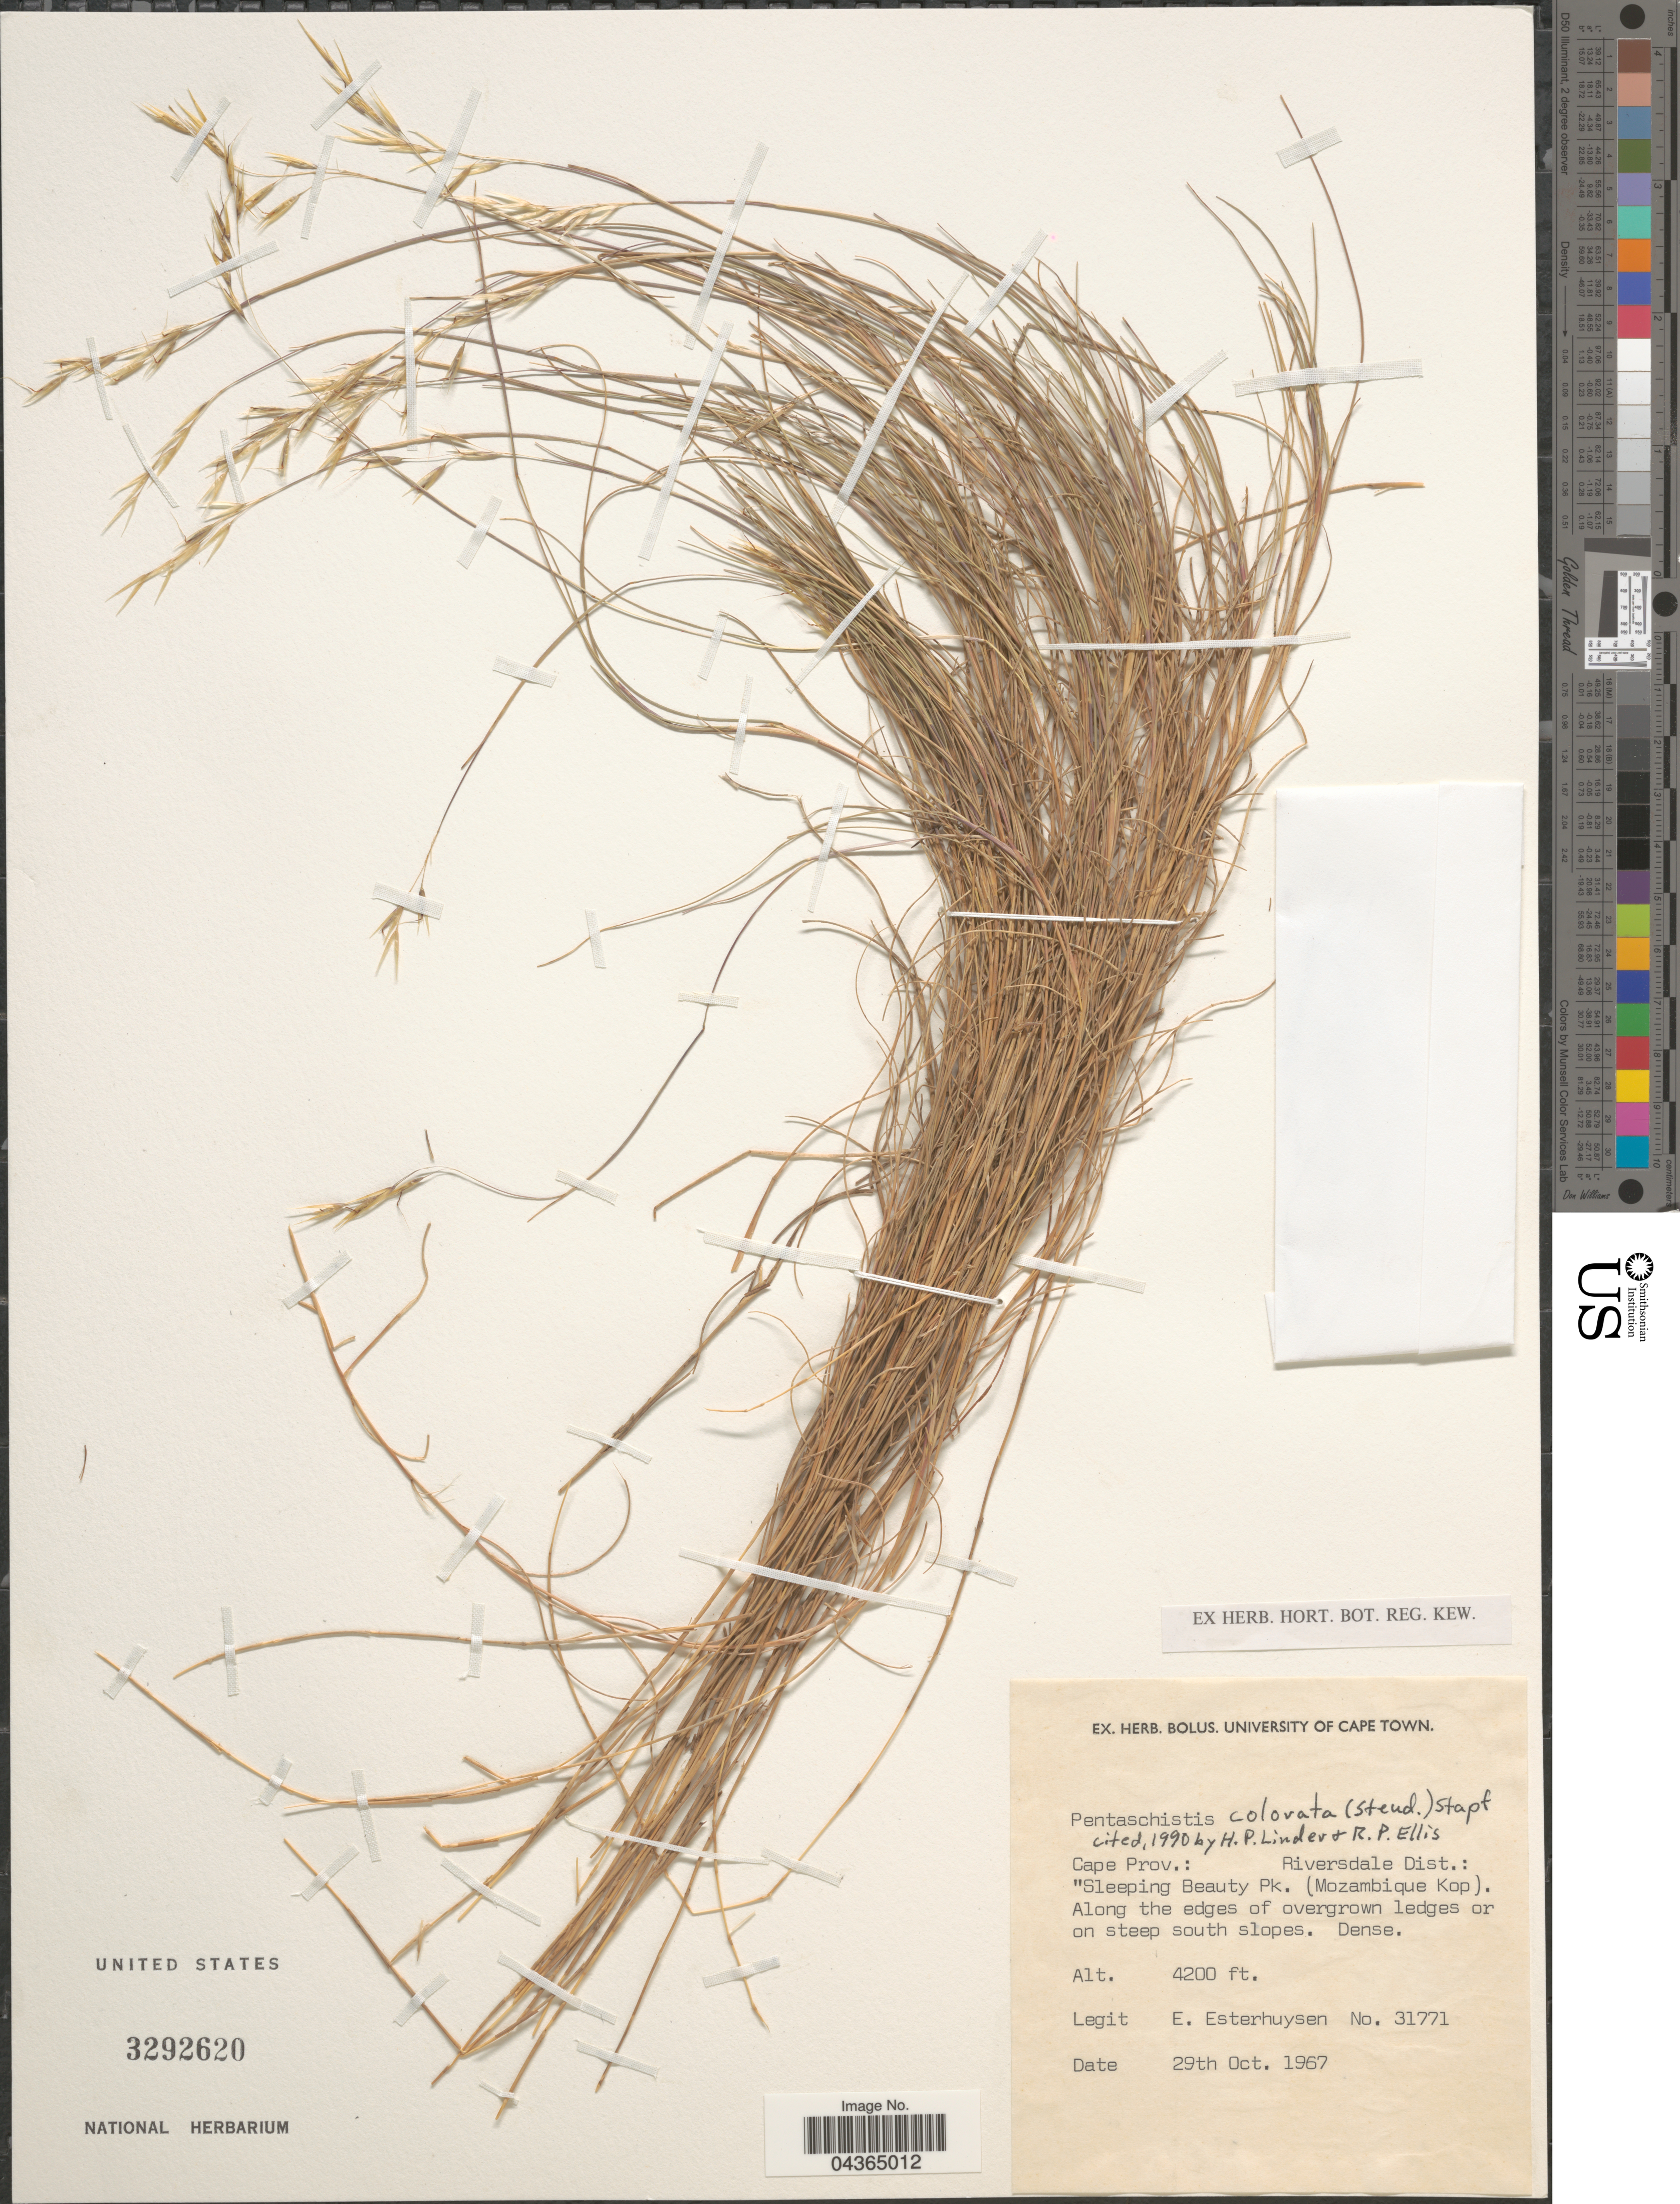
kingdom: Plantae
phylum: Tracheophyta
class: Liliopsida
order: Poales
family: Poaceae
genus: Pentameris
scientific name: Pentameris colorata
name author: (Steud.) Galley & H.P. Linder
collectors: E. E. Esterhuysen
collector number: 31771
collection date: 1967-10-29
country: South Africa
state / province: Western Cape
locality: Riverdale Dist.: Sleeping Beauty Pk. (Mozambique Kop). Along the edges of overgrown ledges or on steep south slopes.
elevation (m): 1280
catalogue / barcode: US 3292620